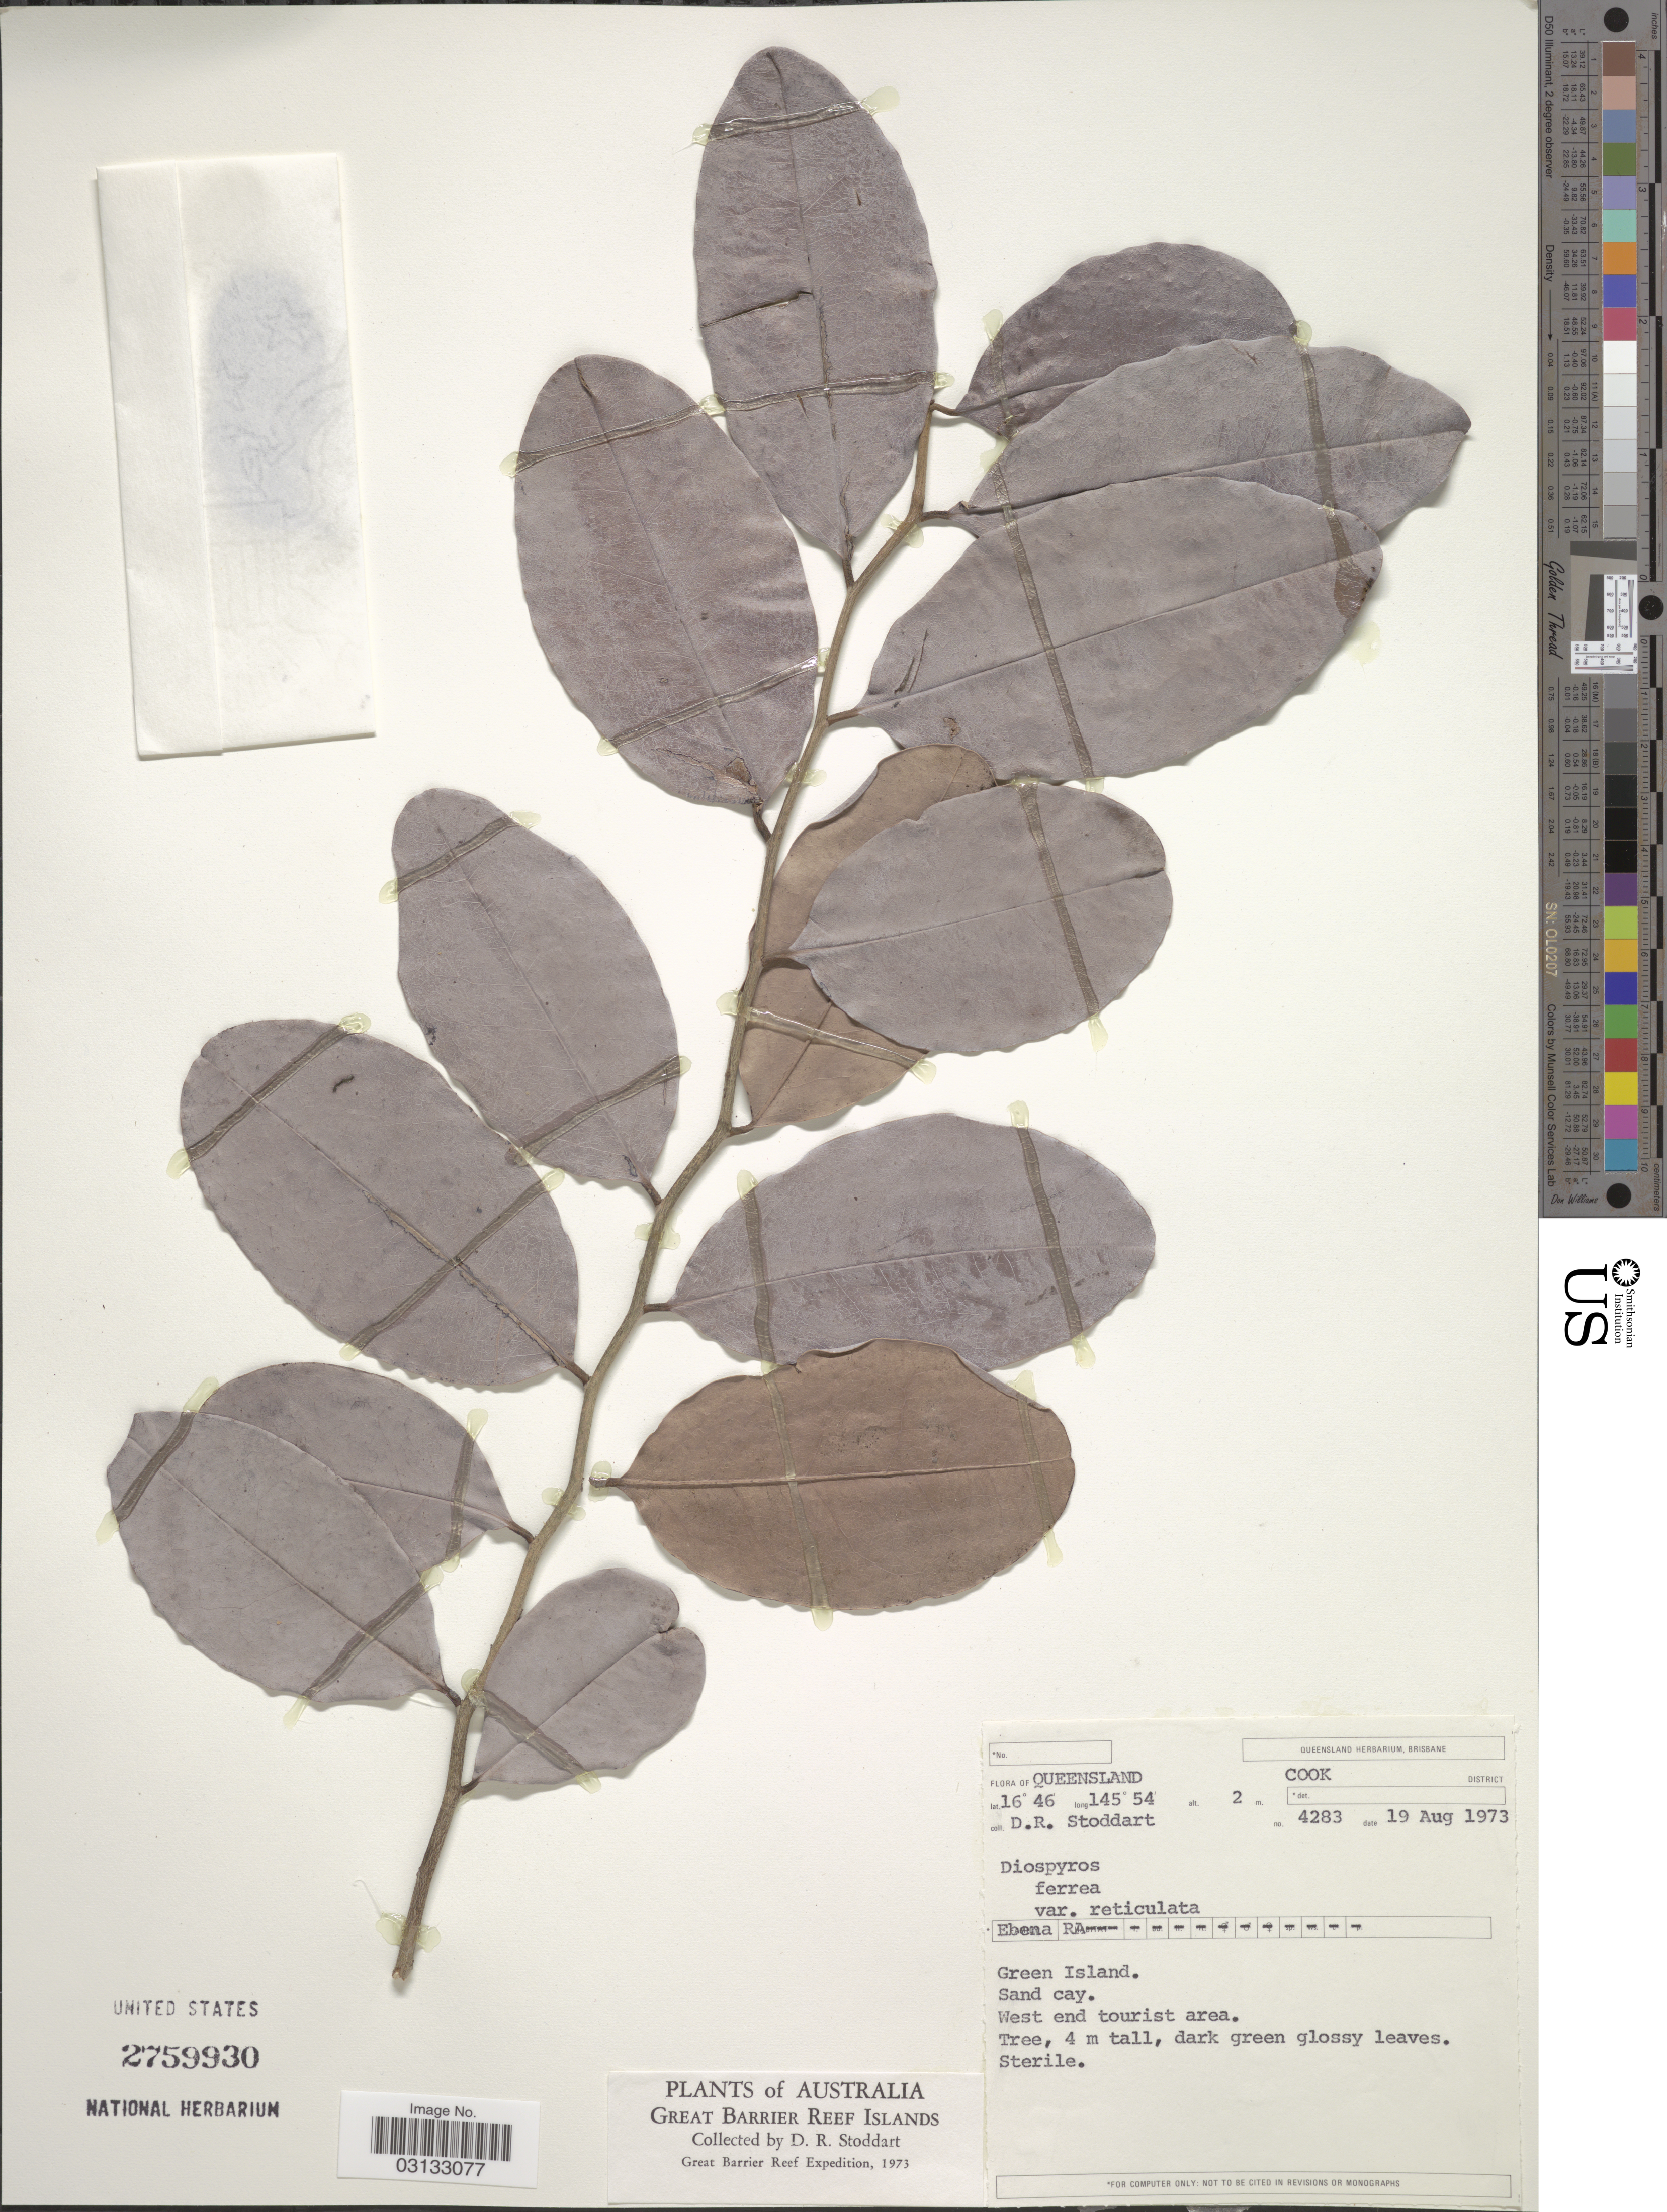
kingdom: Plantae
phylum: Tracheophyta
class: Magnoliopsida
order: Ericales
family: Ebenaceae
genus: Diospyros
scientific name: Diospyros ferrea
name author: (Willd.) Bakh.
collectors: D. R. Stoddart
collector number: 4283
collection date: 1973-08-19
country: Australia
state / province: Queensland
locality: Cook District, Green Island, Sand cay, Great Barrier Reef Islands.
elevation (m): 2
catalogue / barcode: US 2759930